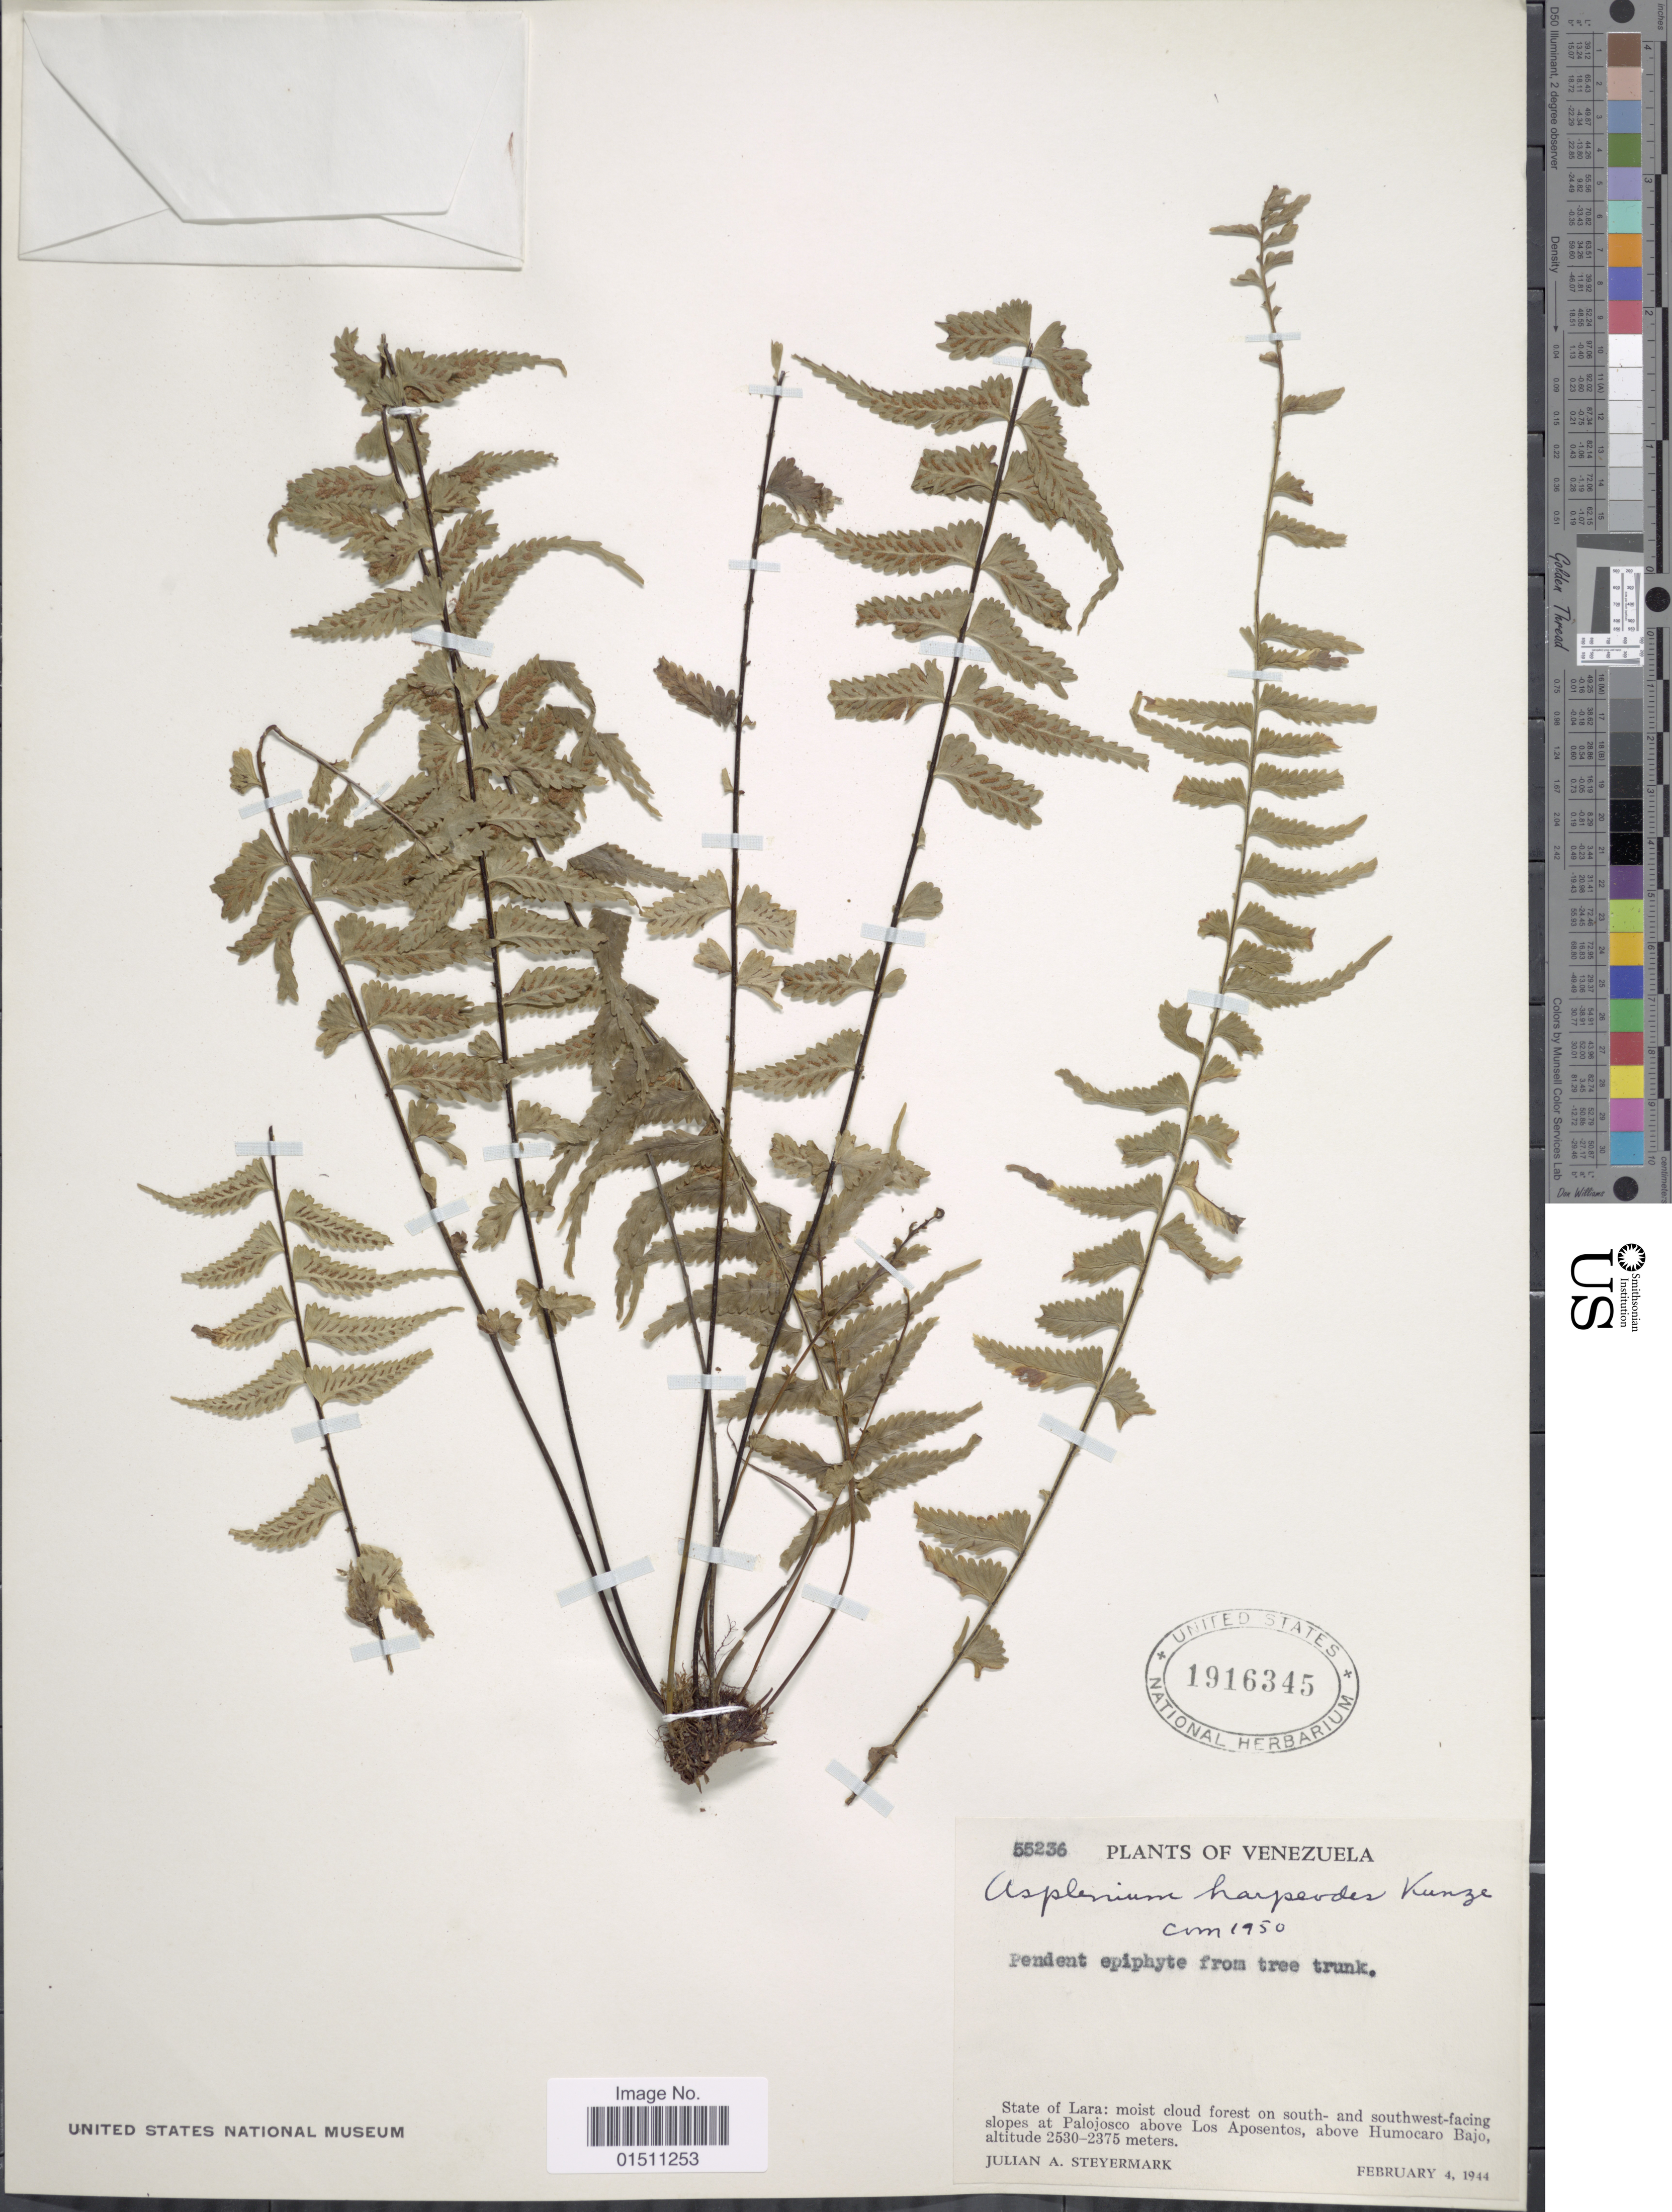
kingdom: Plantae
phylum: Tracheophyta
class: Polypodiopsida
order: Polypodiales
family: Aspleniaceae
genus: Asplenium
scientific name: Asplenium harpeodes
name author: Kunze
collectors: J. Steyermark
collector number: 55236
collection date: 1944-02-04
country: Venezuela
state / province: Lara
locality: Venezuela, moist cloud forest on south- and southwest facing slopes at Palojosco above Los Aposentos, above Humocaro Bajo.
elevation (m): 2375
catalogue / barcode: US 1916345